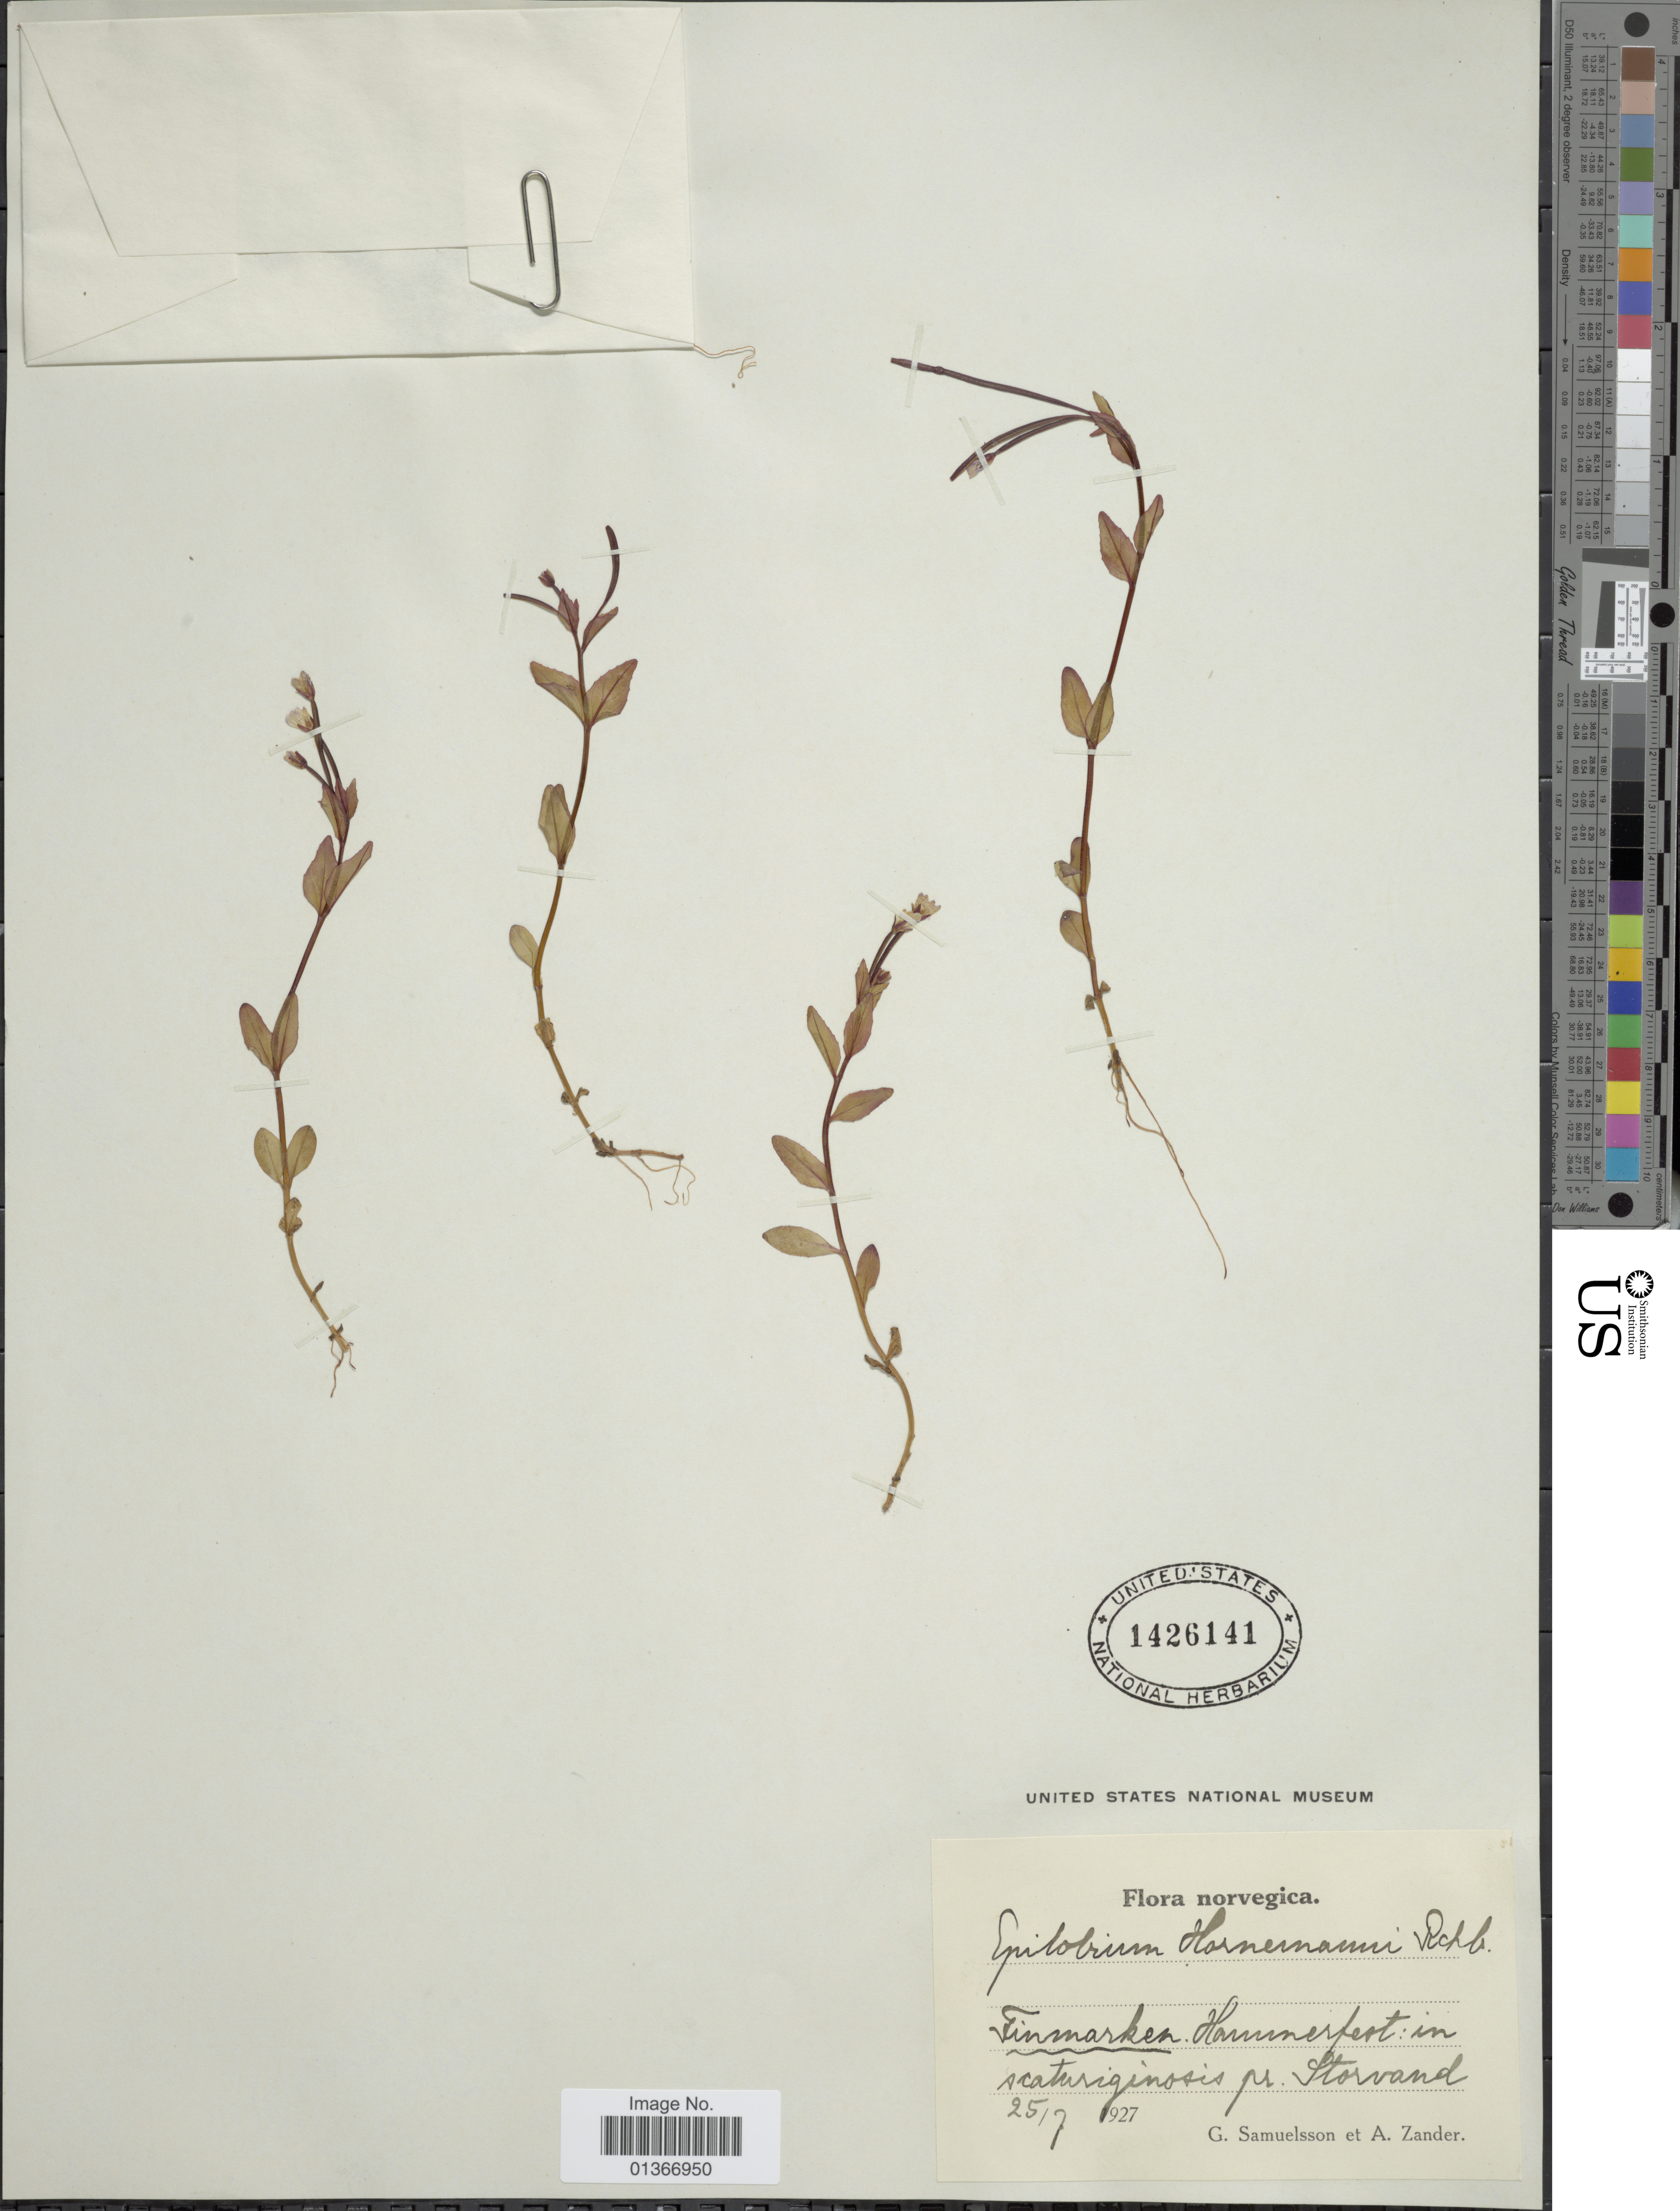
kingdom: Plantae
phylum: Tracheophyta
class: Magnoliopsida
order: Myrtales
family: Onagraceae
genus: Epilobium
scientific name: Epilobium hornemannii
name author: Rchb.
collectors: G. Samuelsson & A. Zander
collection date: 1927-07-25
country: Norway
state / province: Finnmark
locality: Hammerfest: in scaturiginosus pr. Storvand.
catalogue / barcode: US 1426141